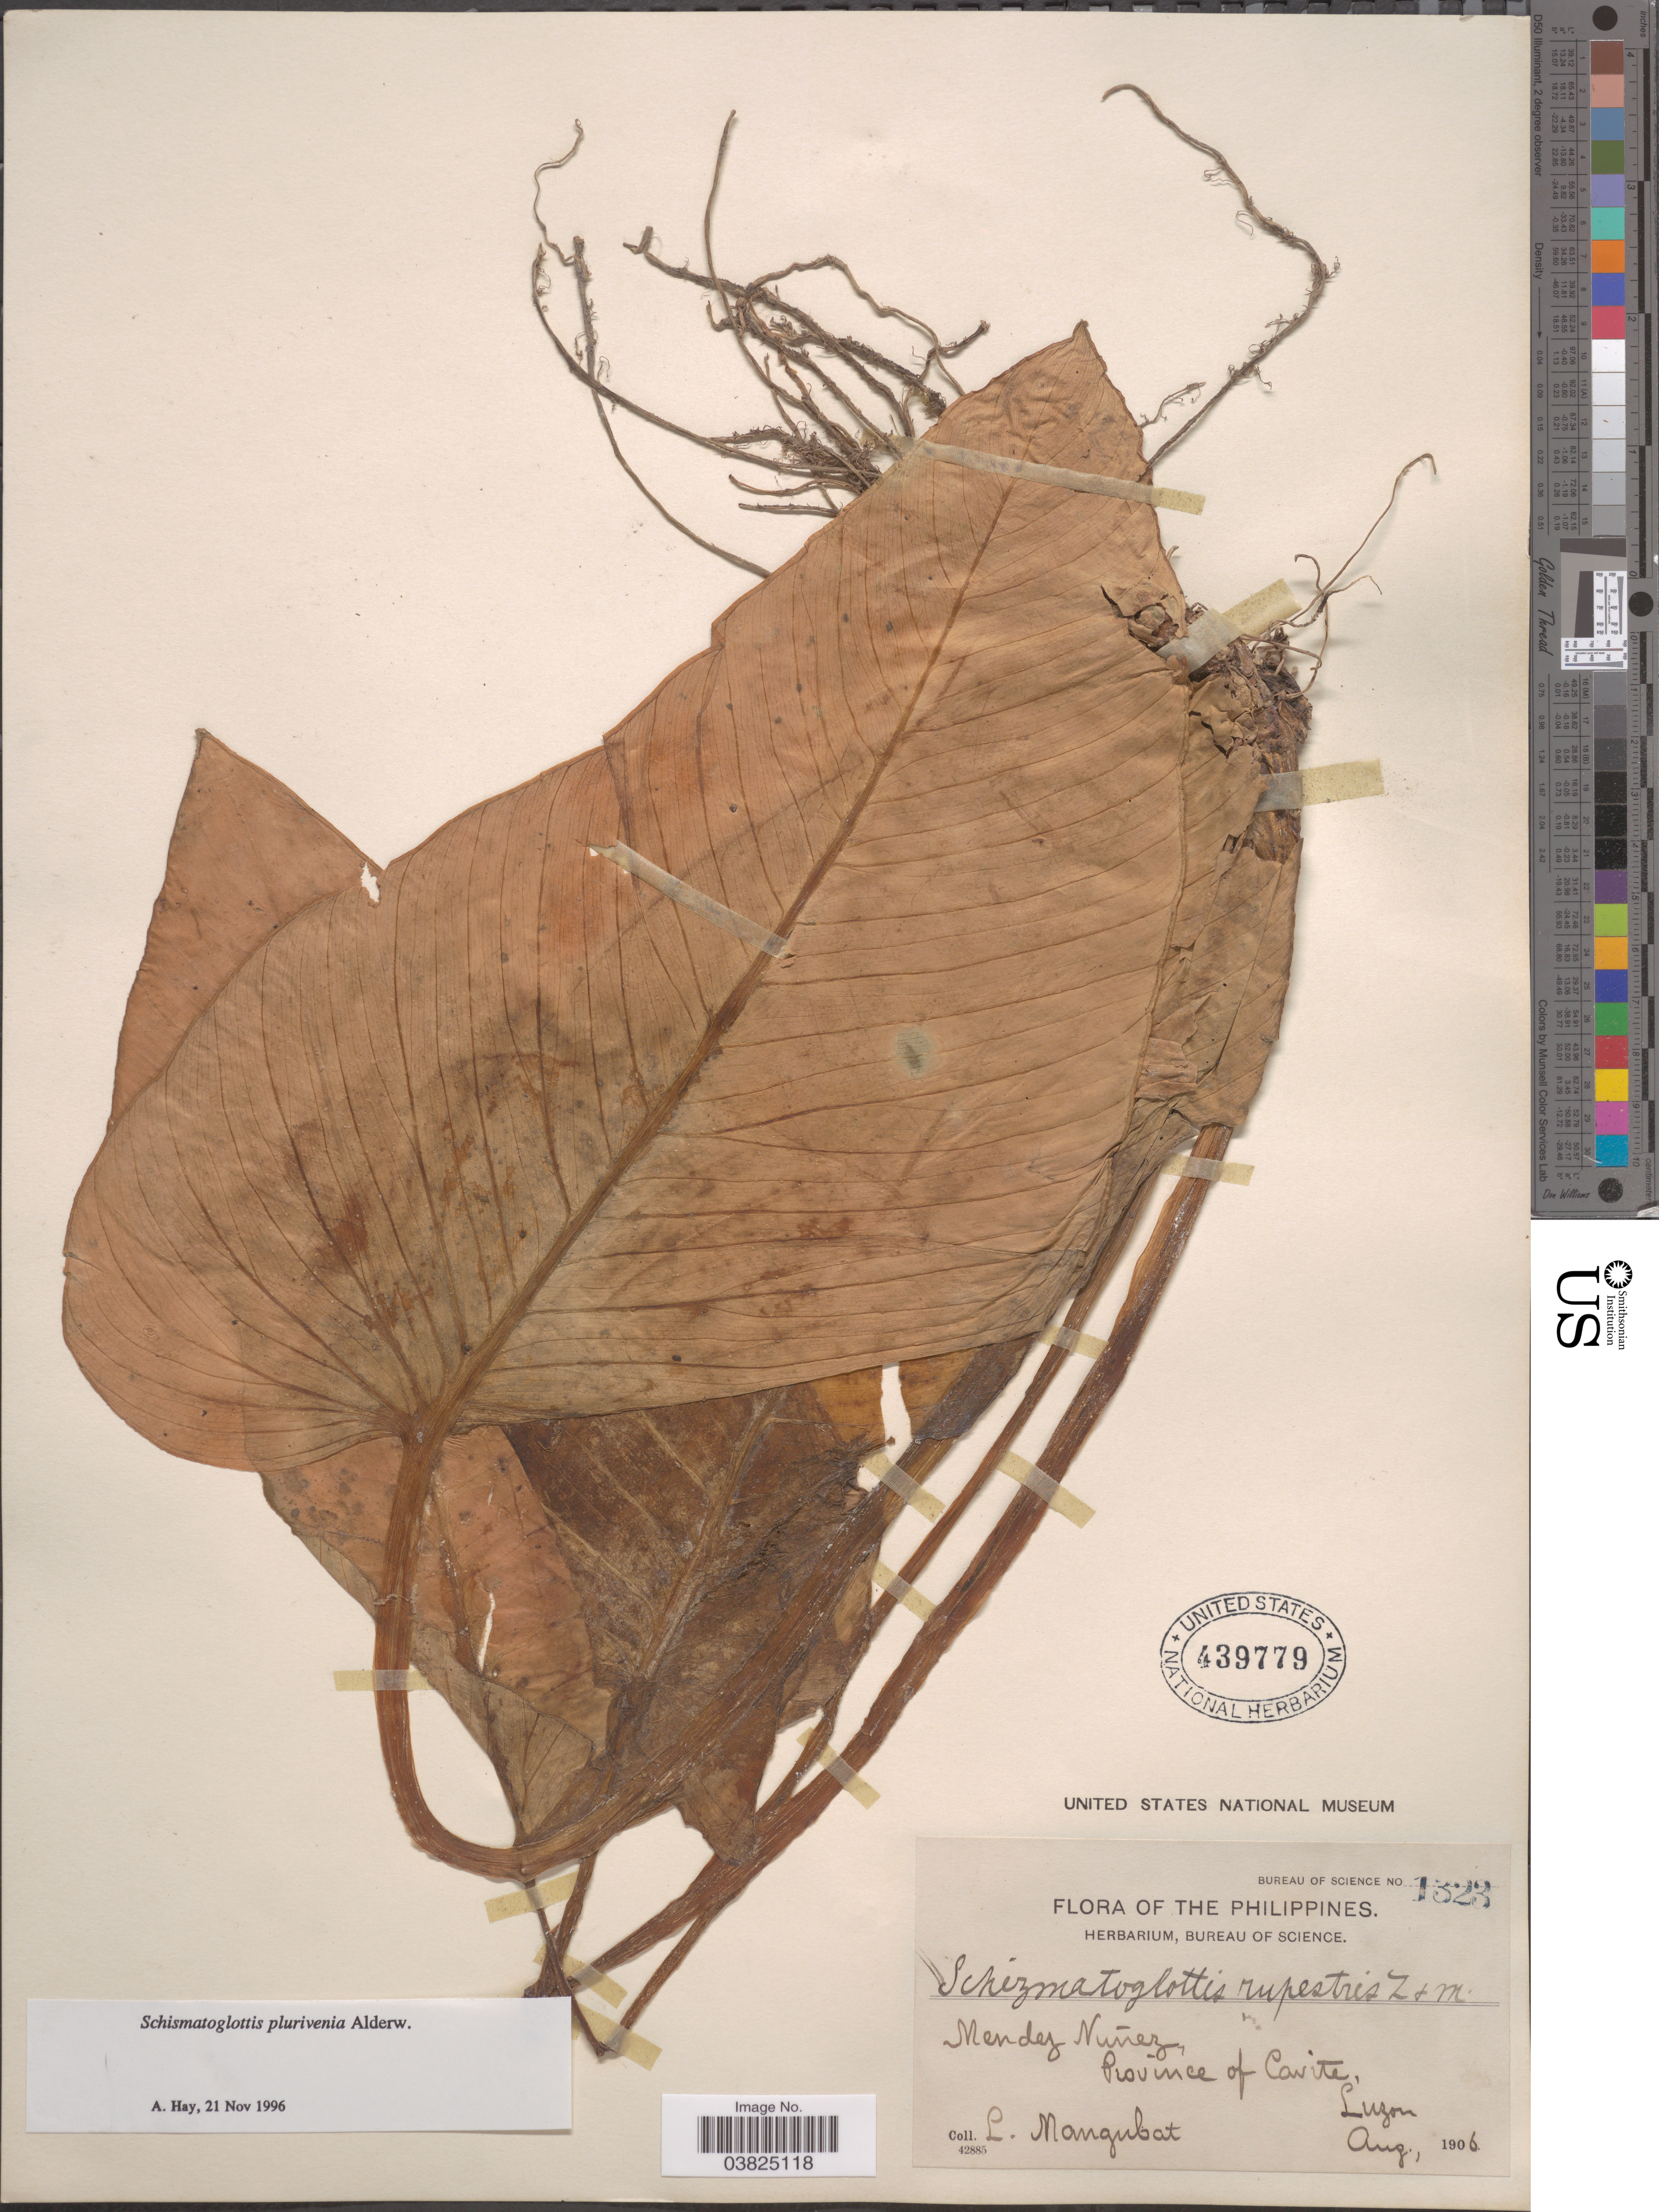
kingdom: Plantae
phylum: Tracheophyta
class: Liliopsida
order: Alismatales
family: Araceae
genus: Schismatoglottis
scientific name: Schismatoglottis plurivenia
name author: Alderw.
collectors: L. Mangubat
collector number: Bureau of Science 1323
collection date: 1906-08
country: Philippines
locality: Mendez Nuñez, Province of Cavite, Luzon.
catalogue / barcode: US 439779